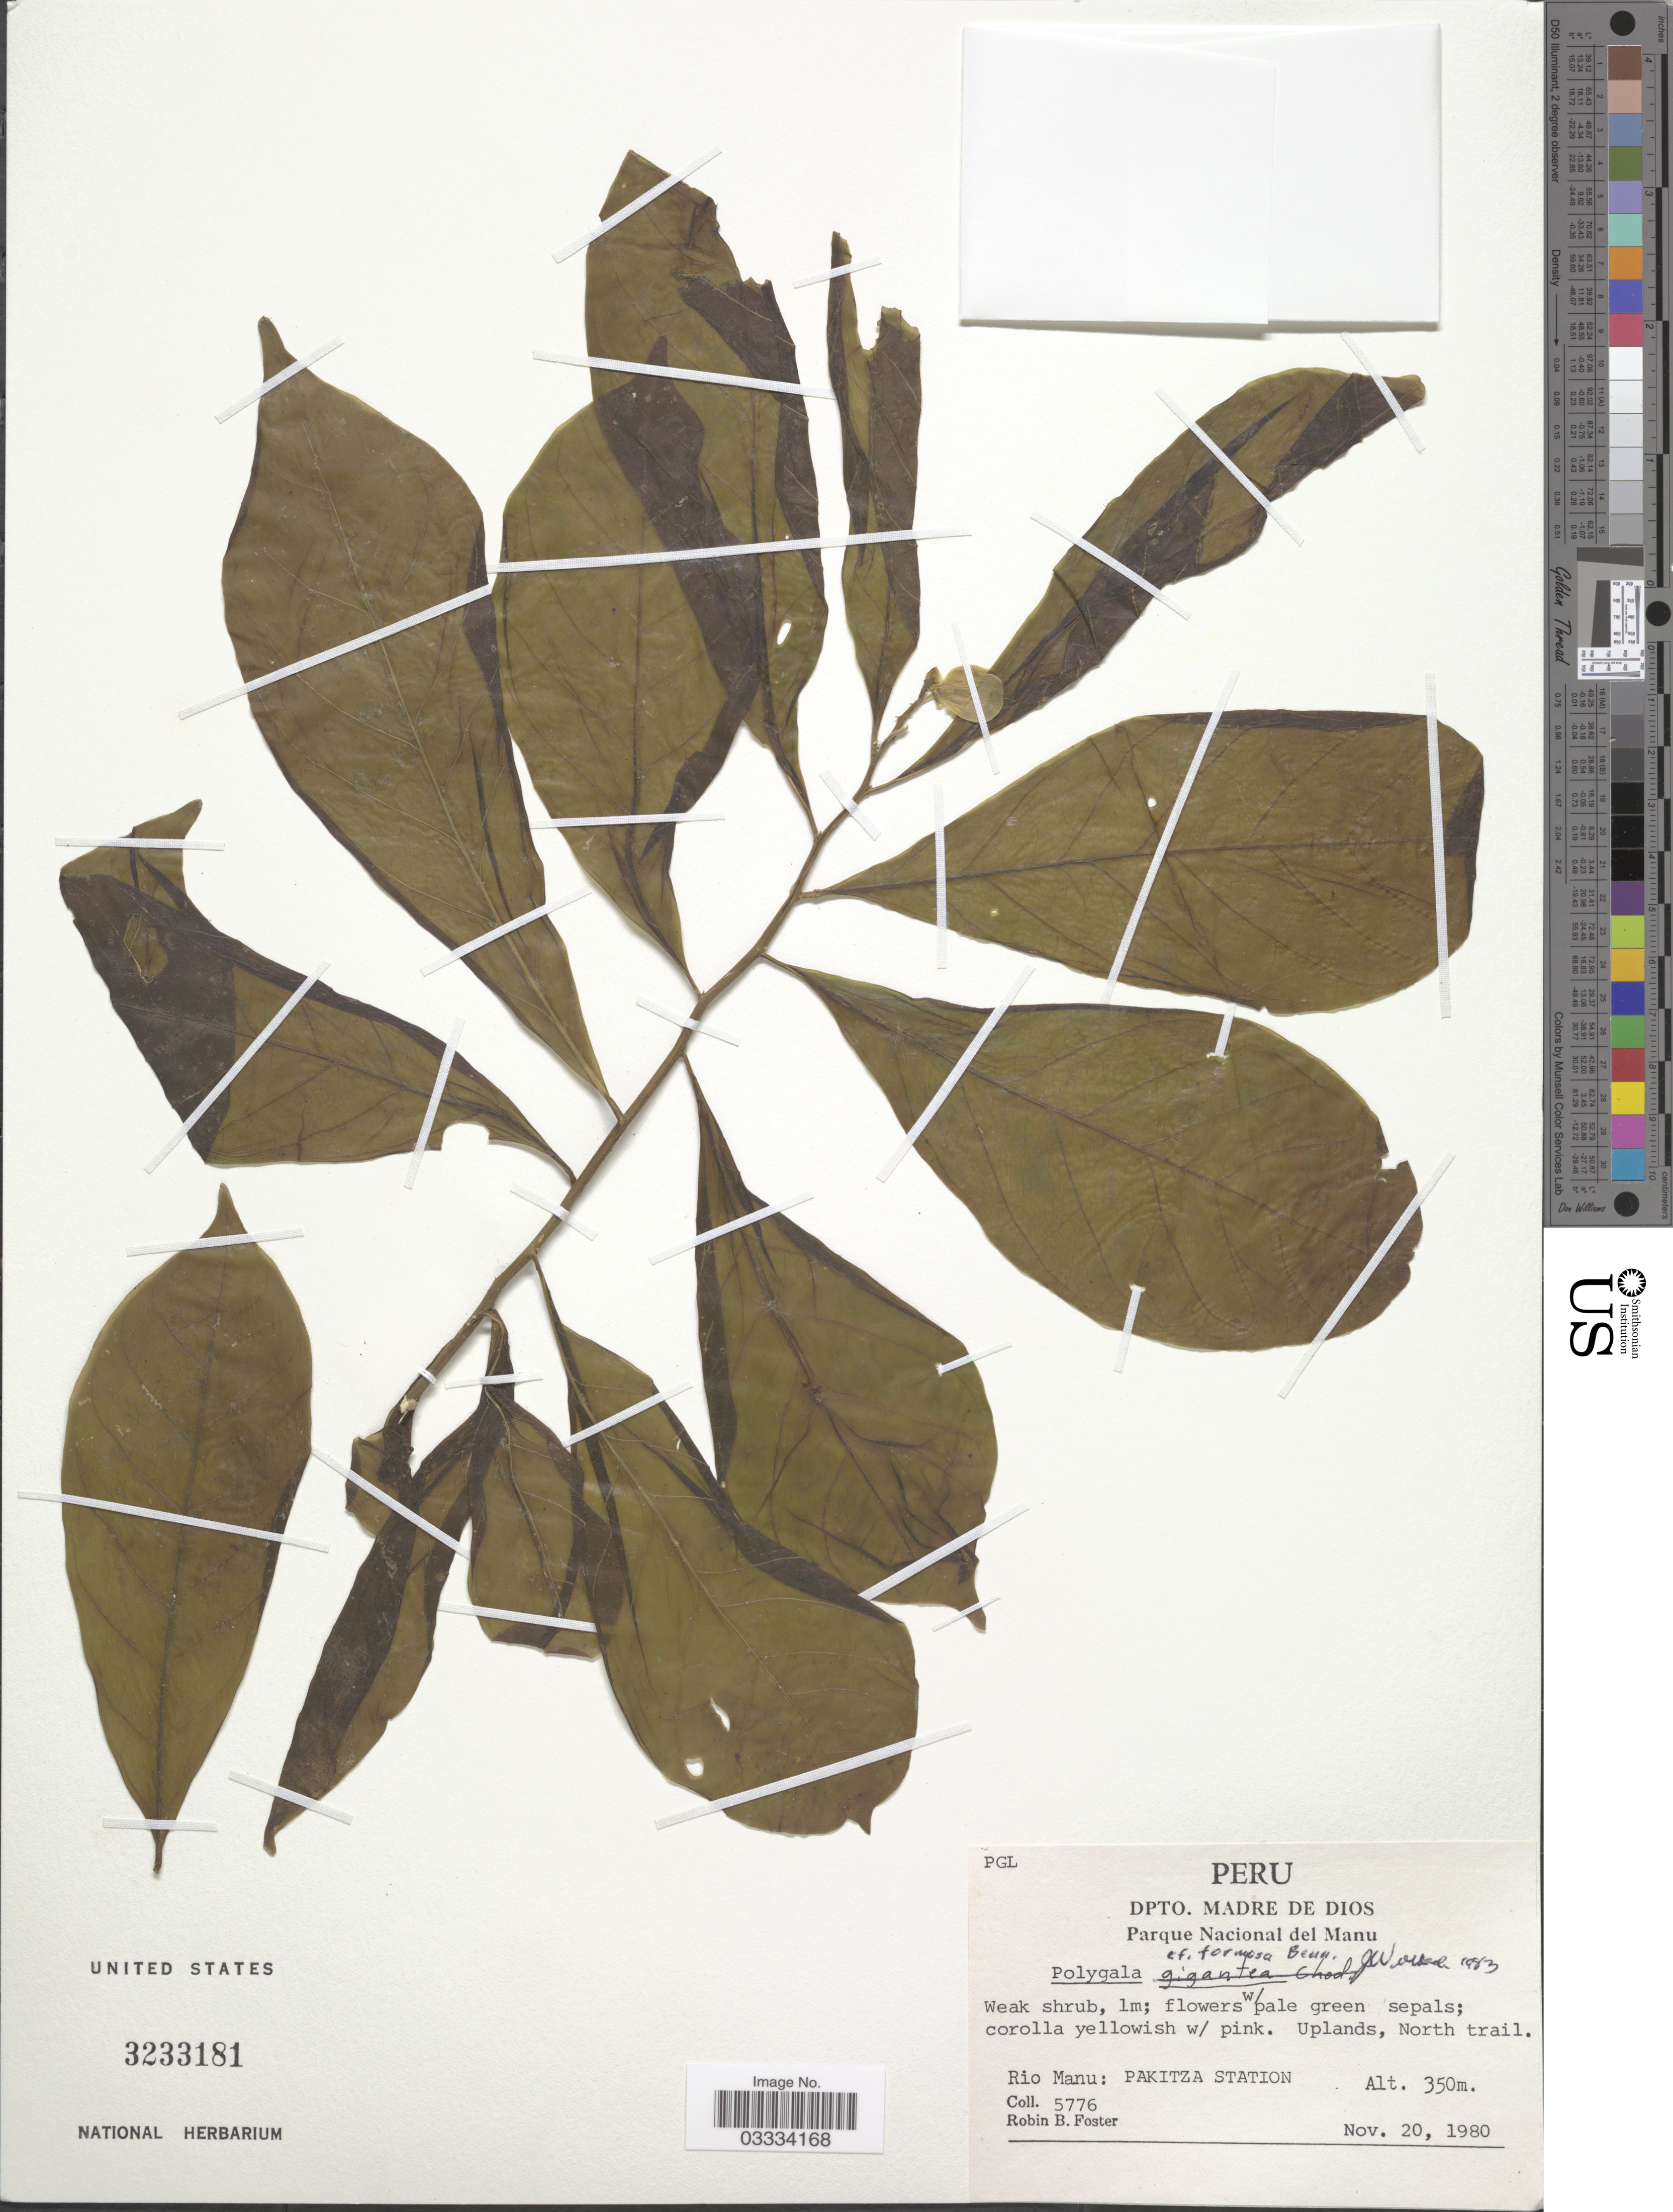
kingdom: Plantae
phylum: Tracheophyta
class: Magnoliopsida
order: Fabales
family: Polygalaceae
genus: Caamembeca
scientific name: Caamembeca spectabilis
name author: (DC.) J.F.B. Pastore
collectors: R. B. Foster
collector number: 5776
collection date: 1980-11-20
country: Peru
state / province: Madre de Dios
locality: Dpto. Madre de Dios, Parque Nacional del Manu. Uplands, North trail. Rio Manu: Pakitza Station.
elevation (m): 350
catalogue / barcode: US 3233181